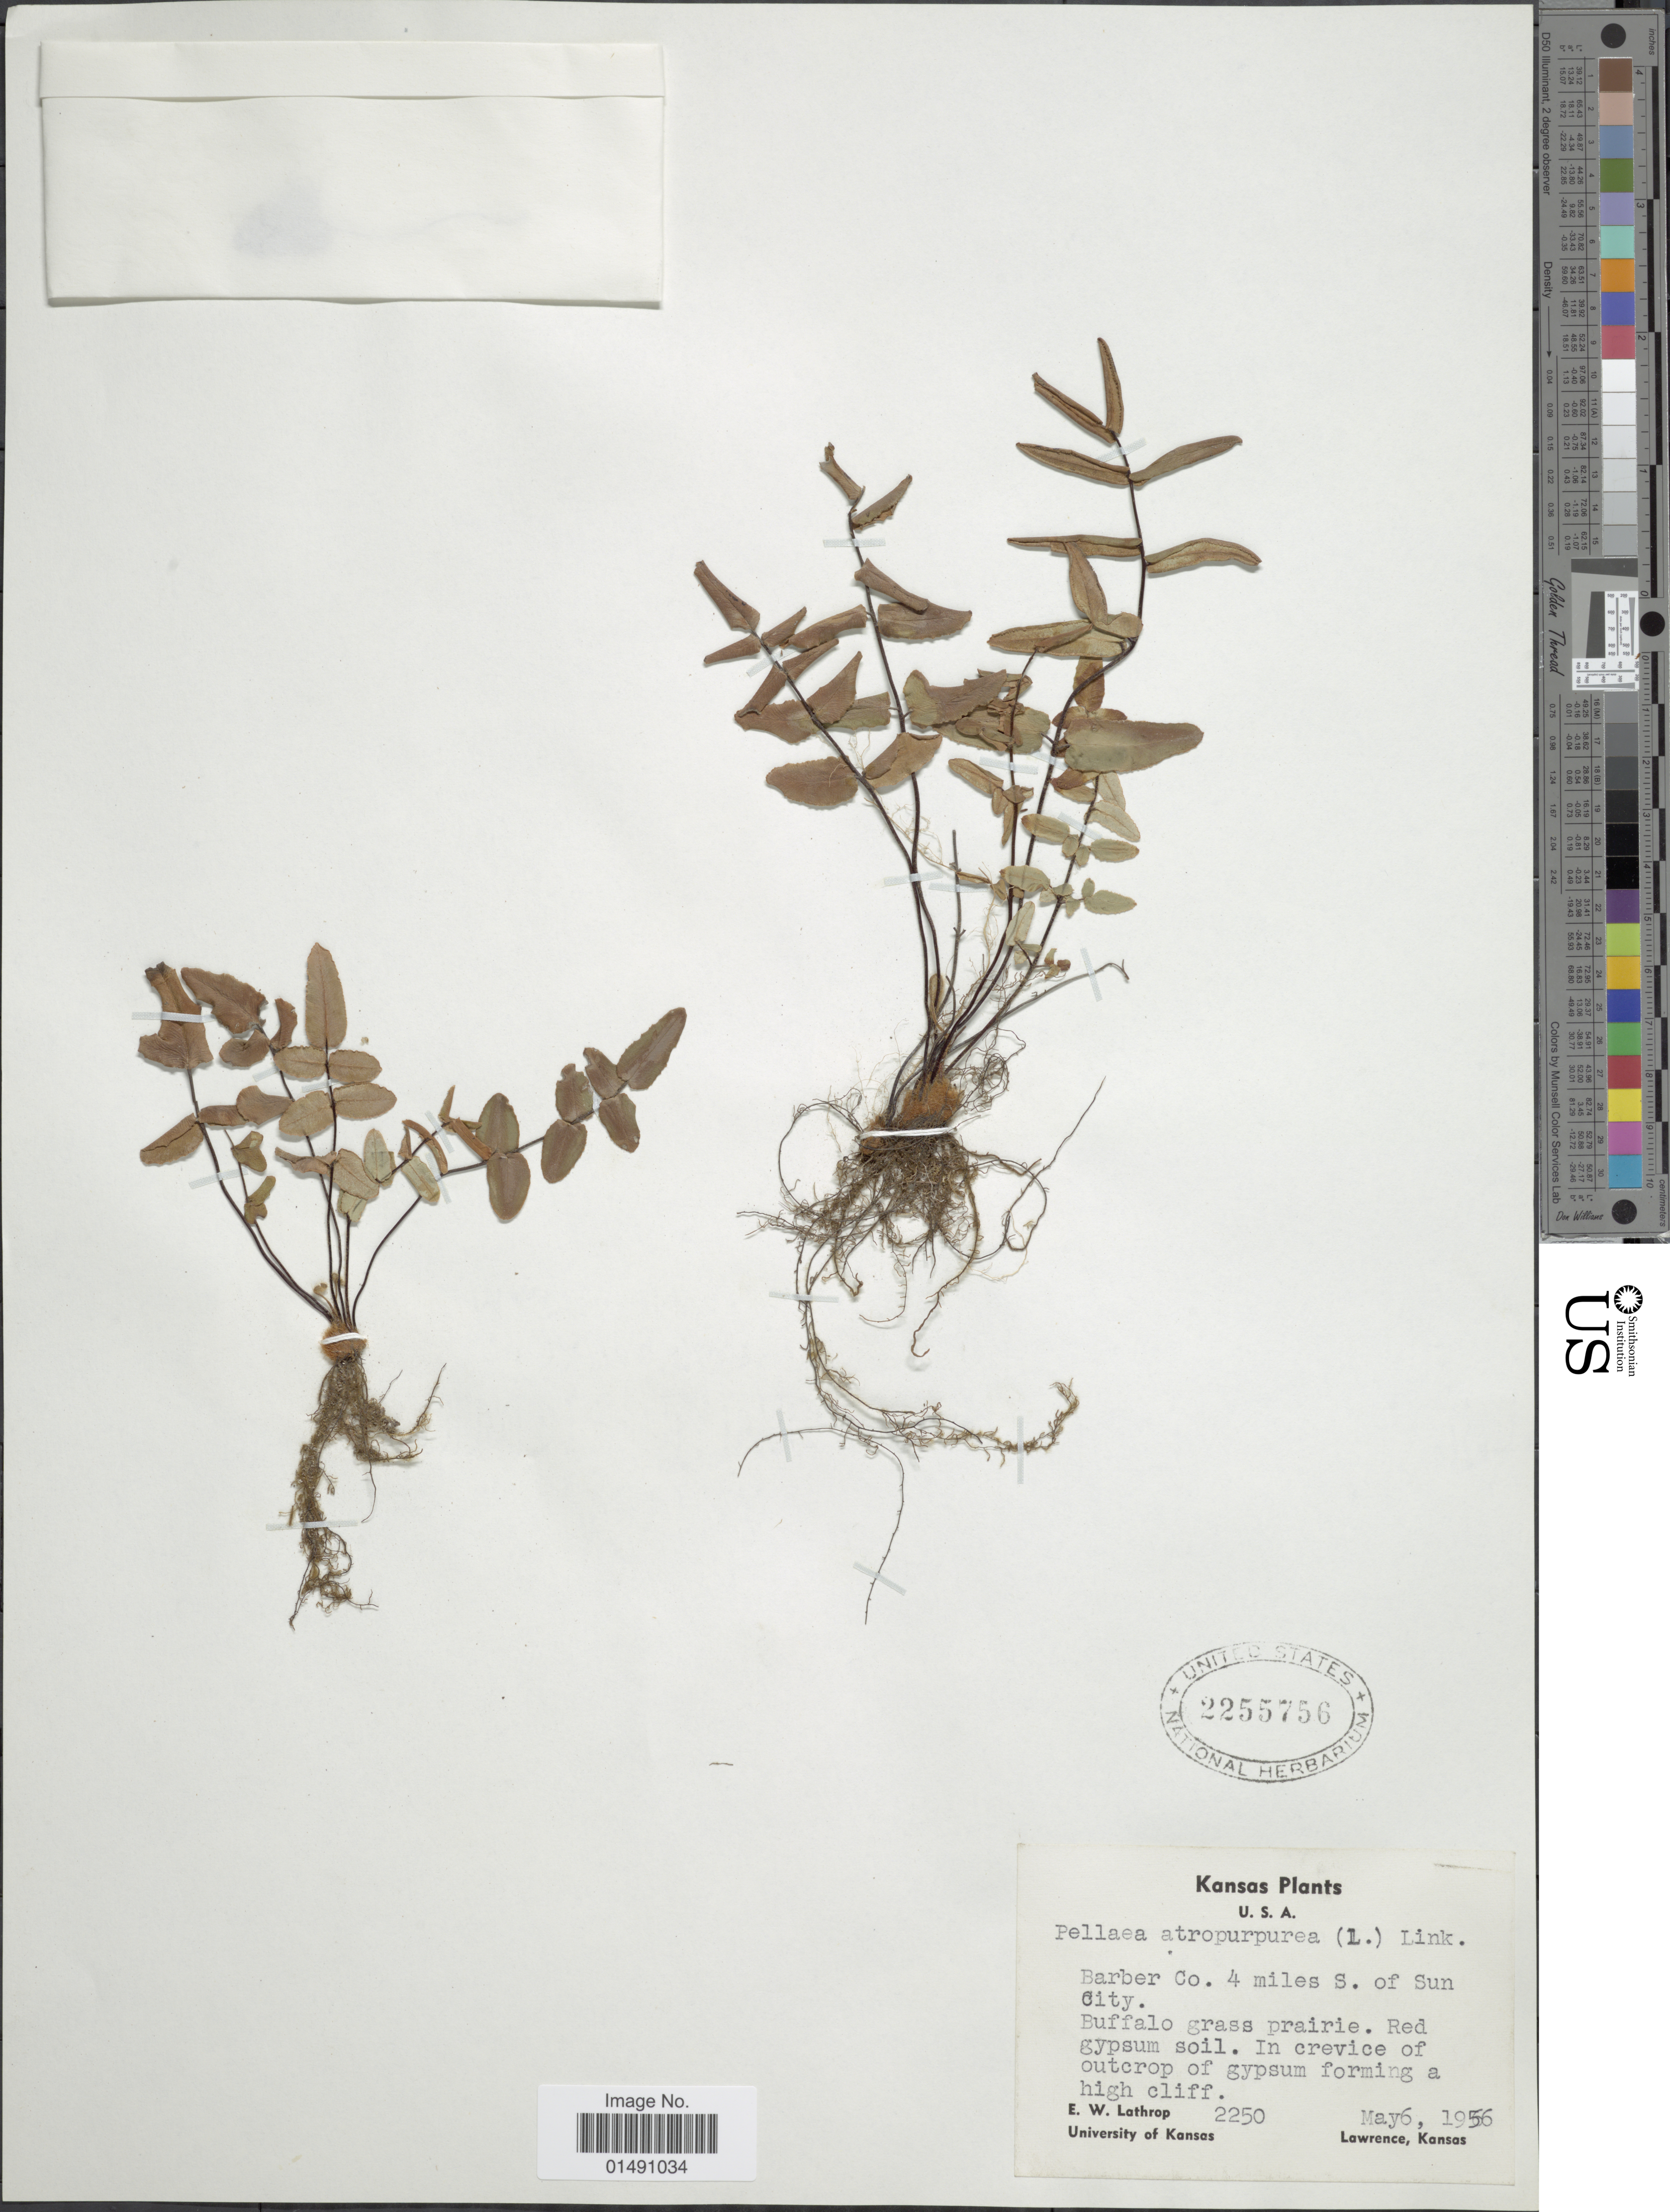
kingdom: Plantae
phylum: Tracheophyta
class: Polypodiopsida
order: Polypodiales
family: Pteridaceae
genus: Pellaea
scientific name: Pellaea atropurpurea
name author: (L.) Link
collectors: E. W. Lathrop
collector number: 2250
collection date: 1956-05-06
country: United States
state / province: Kansas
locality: Babrber Co. 4 miles S. of Sun City, Lawrence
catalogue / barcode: US 2255756